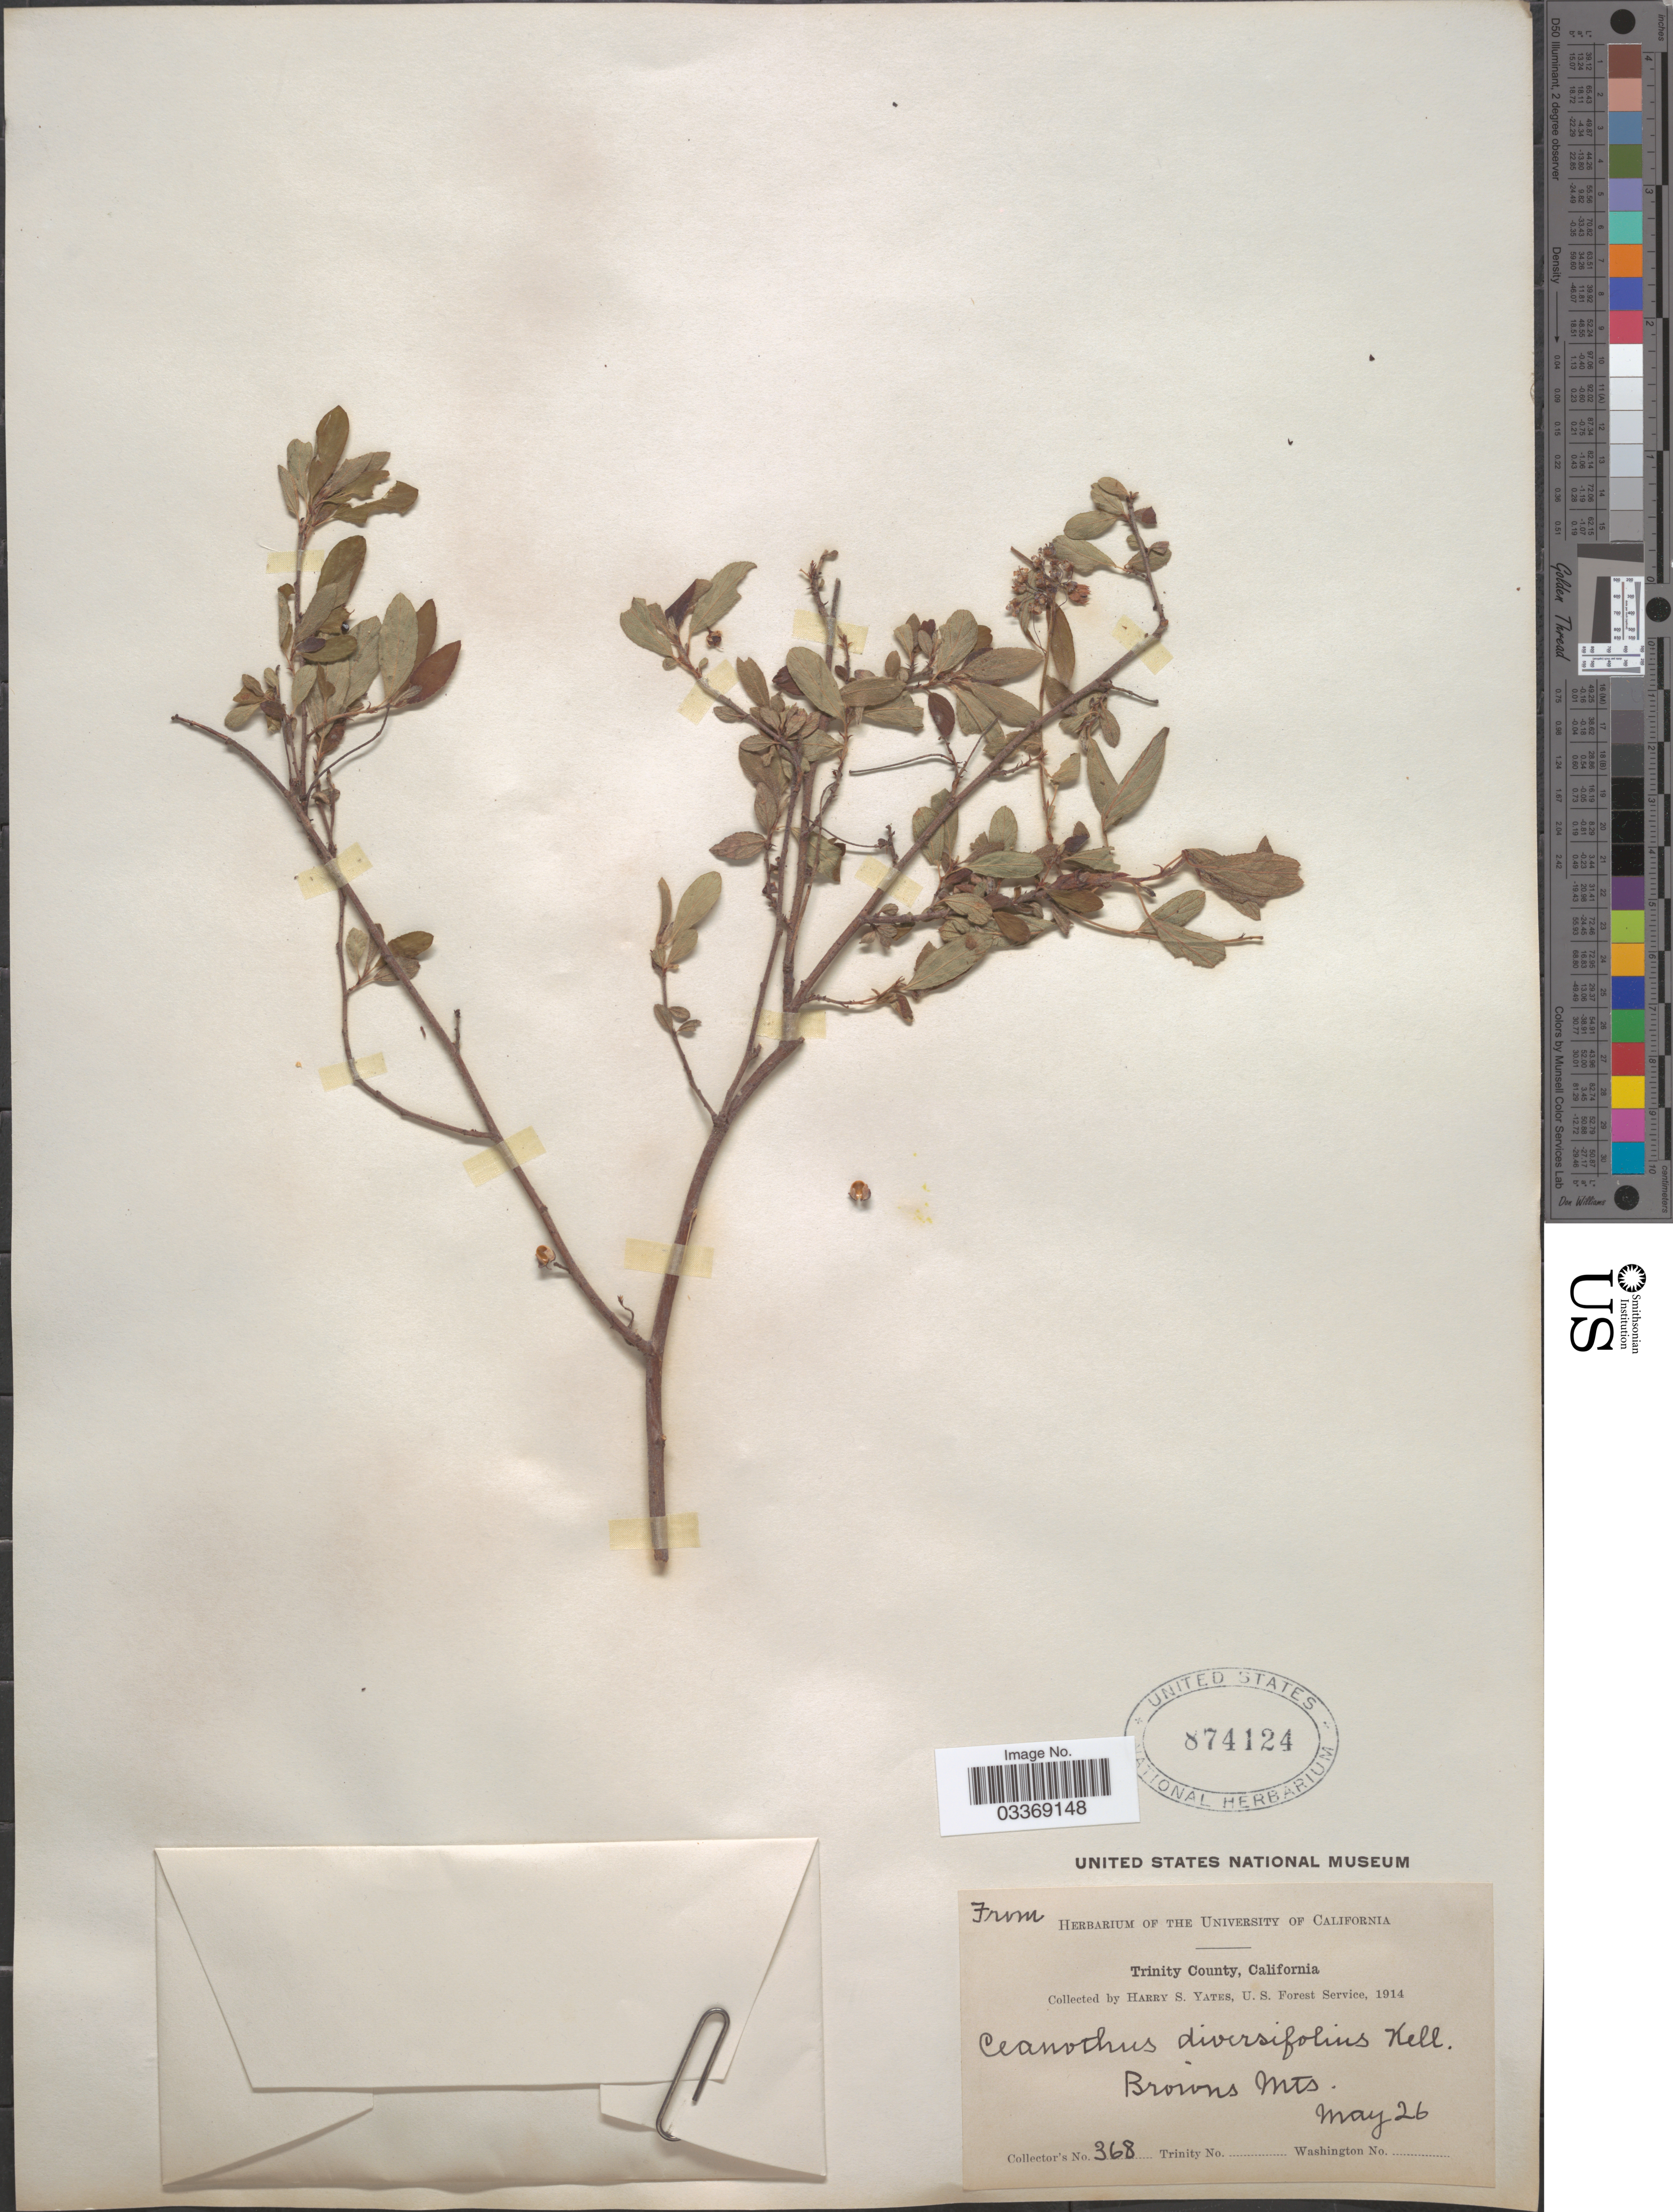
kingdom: Plantae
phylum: Tracheophyta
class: Magnoliopsida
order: Rosales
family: Rhamnaceae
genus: Ceanothus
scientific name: Ceanothus divergens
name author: Parry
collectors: H. S. Yates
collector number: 368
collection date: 1914-05-26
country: United States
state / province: California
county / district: Trinity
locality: Trinity County, Browns Mts.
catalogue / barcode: US 874124